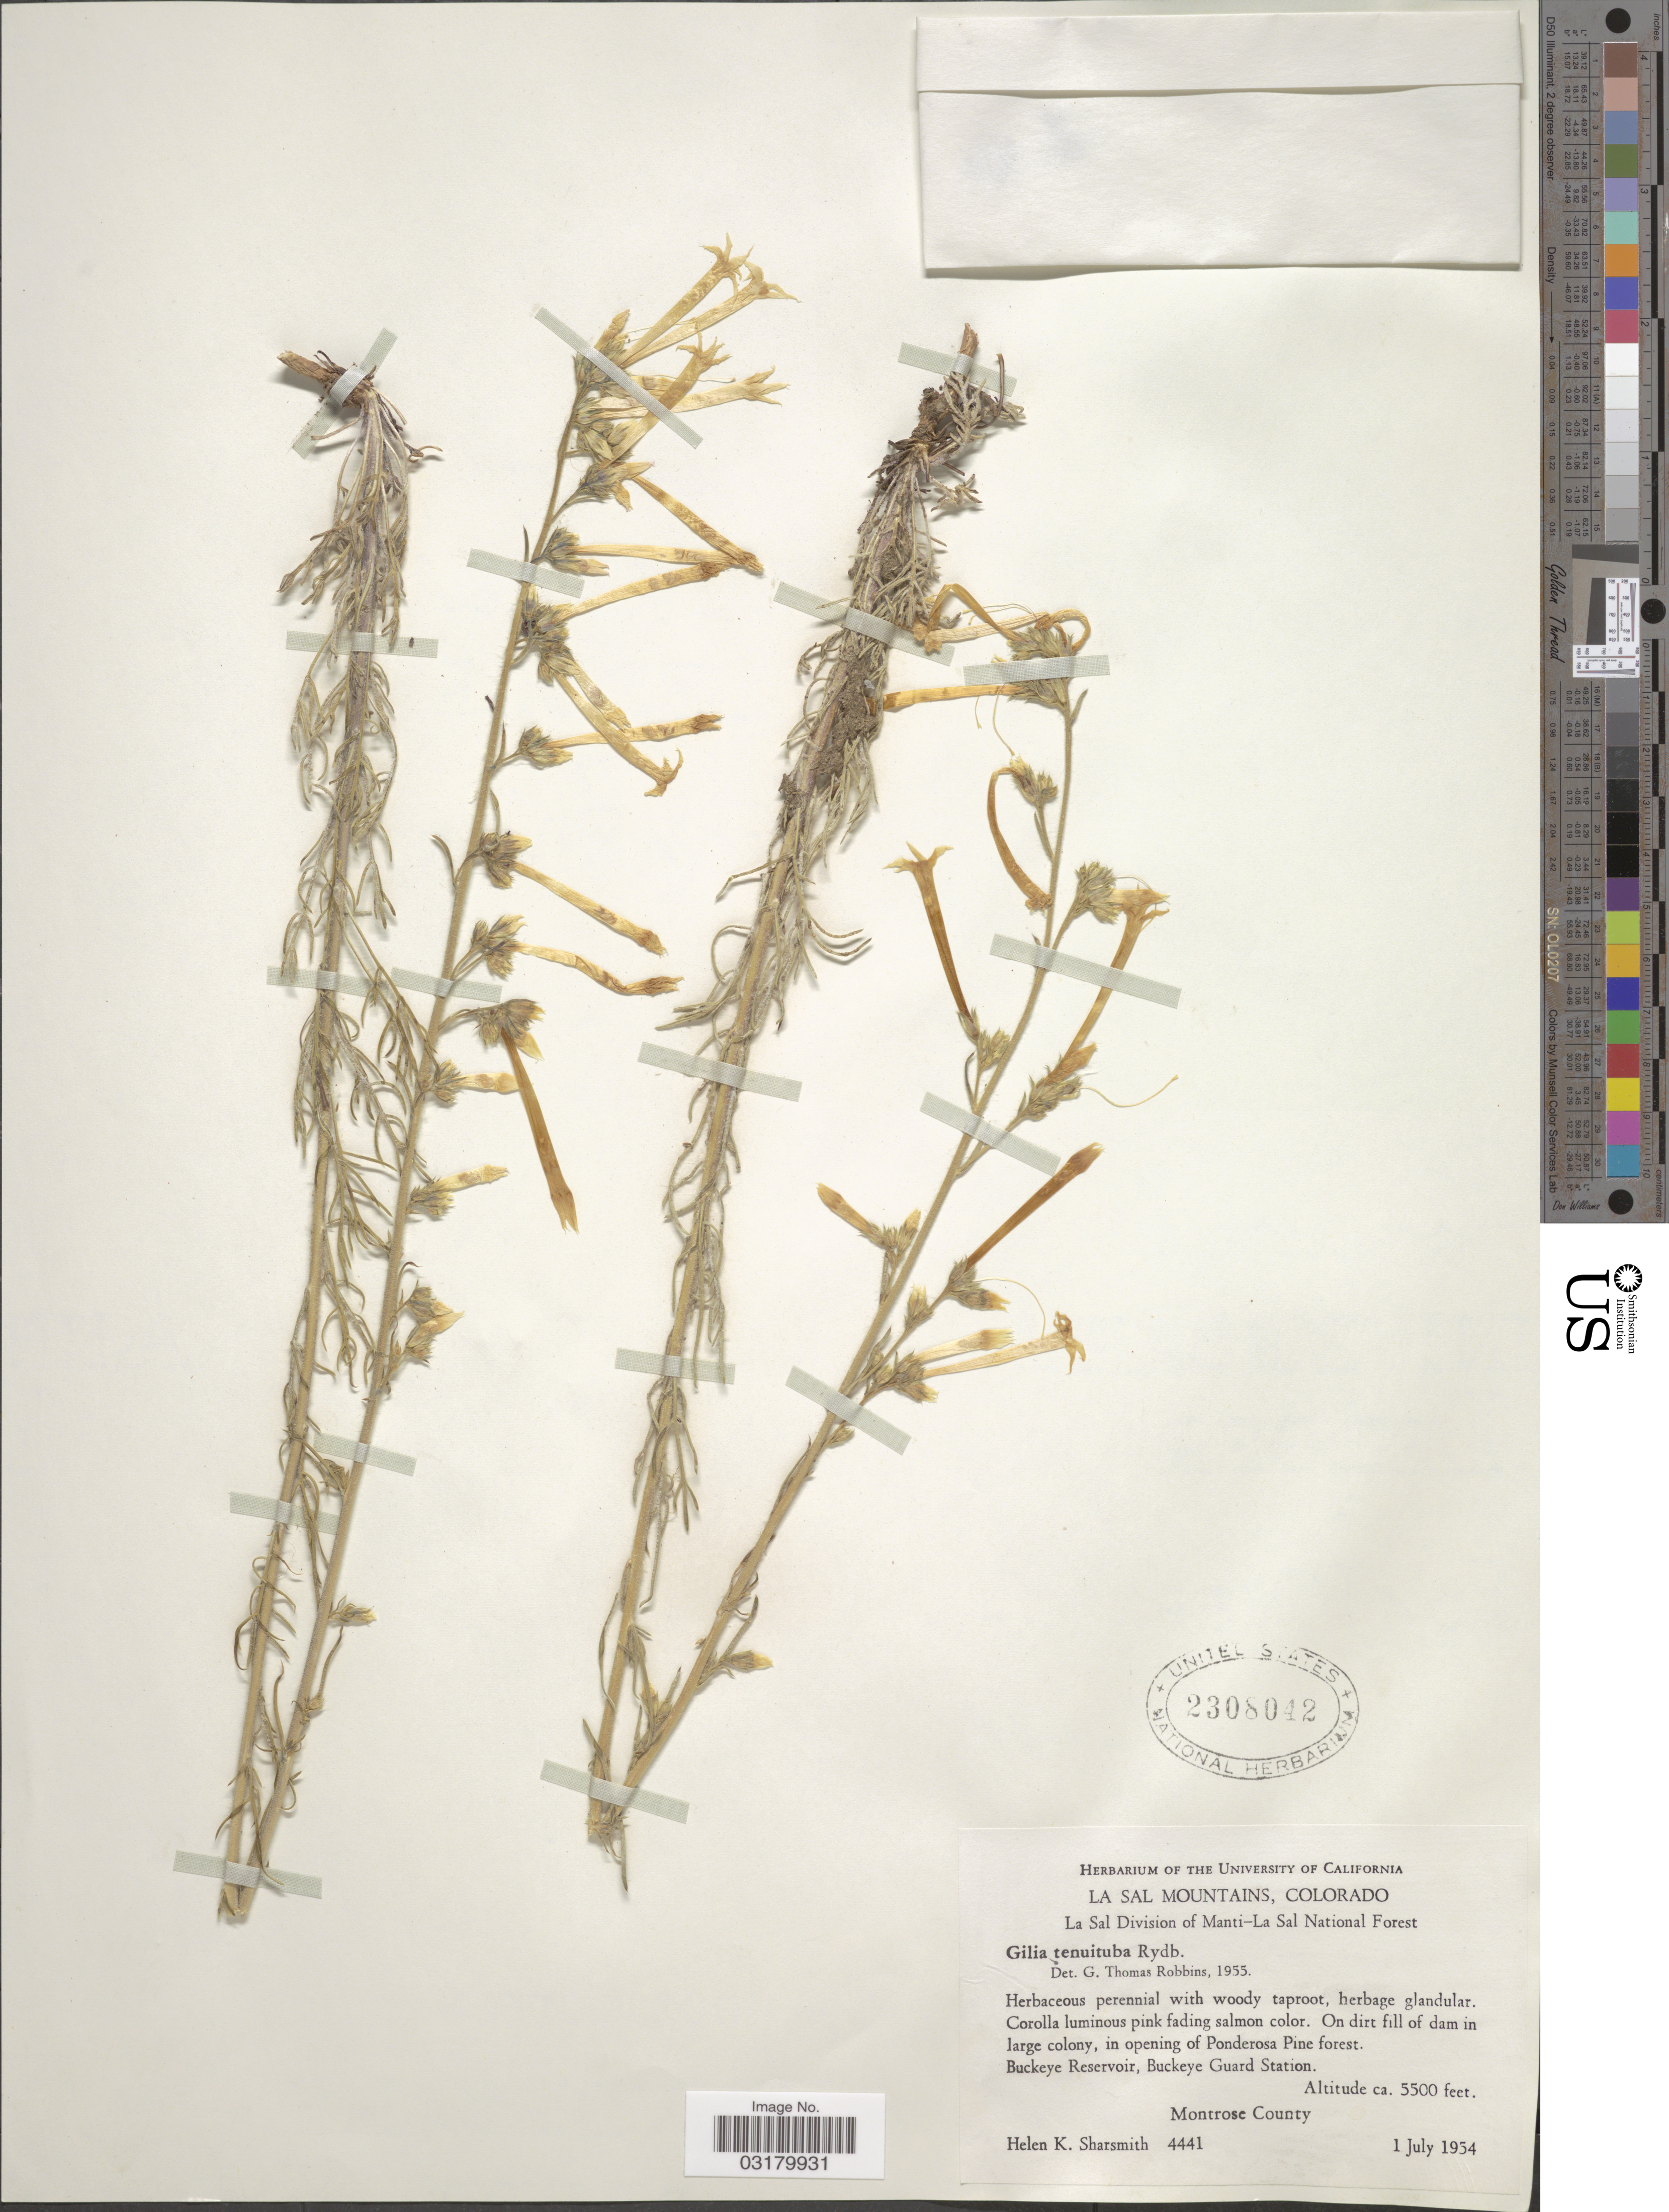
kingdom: Plantae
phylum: Tracheophyta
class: Magnoliopsida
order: Ericales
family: Polemoniaceae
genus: Ipomopsis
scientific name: Ipomopsis tenuituba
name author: (Rydb.) V.E. Grant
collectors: H. Sharsmith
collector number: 4441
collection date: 1954-07-01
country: United States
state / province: Colorado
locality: La Sal Mountains. La Sal Division of Manti - La Sal National Forest. Buckeye Reservoir, Buckeye Guard Station. Montrose County.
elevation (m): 1676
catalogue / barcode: US 2308042